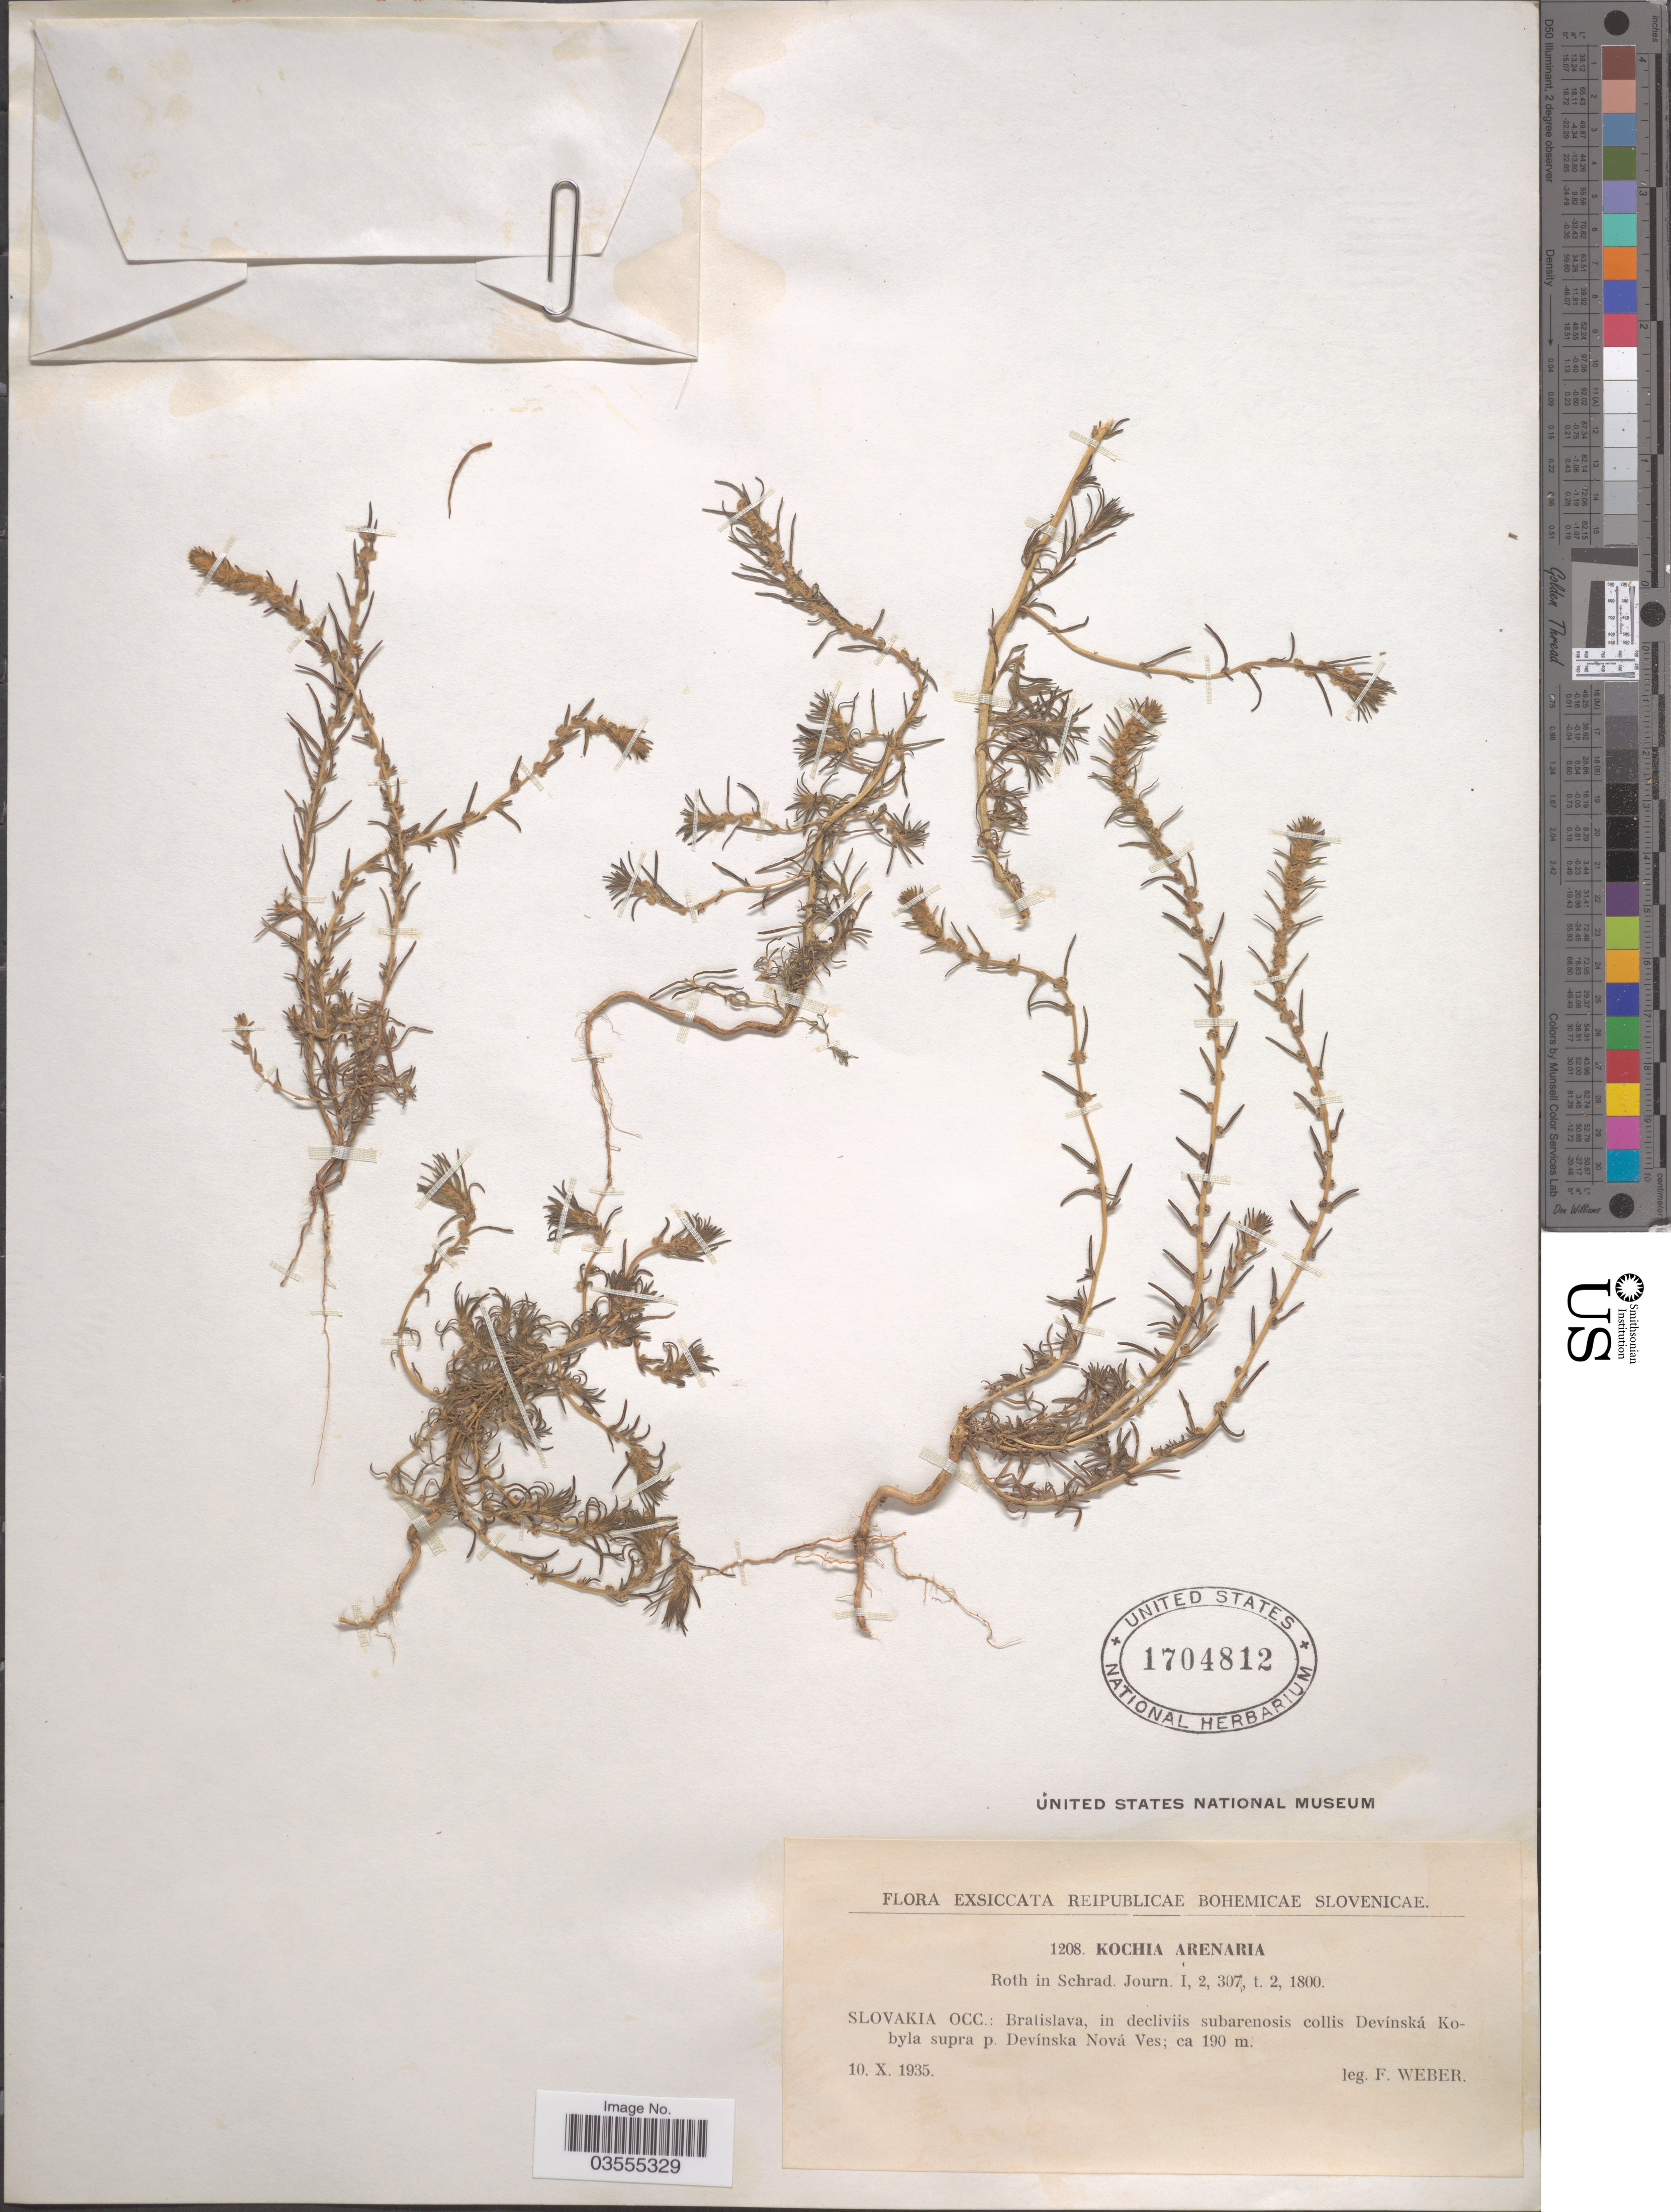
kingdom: Plantae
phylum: Tracheophyta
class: Magnoliopsida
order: Caryophyllales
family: Amaranthaceae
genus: Bassia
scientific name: Bassia laniflora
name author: (S.G. Gmel.) A.J. Scott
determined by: Strong, Mark T., (BOT), Smithsonian Institution - National Museum of Natural History (UNITED STATES)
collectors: F. Weber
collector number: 1208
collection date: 1935-10-10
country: Slovakia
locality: Reipublicae Bohemicae Slovenicae. Slovakia Occ.: Bratislava, in decliviis subarenosis collis Devínská Kobyla supra p. Devínska Nová Ves.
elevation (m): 190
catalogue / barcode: US 1704812